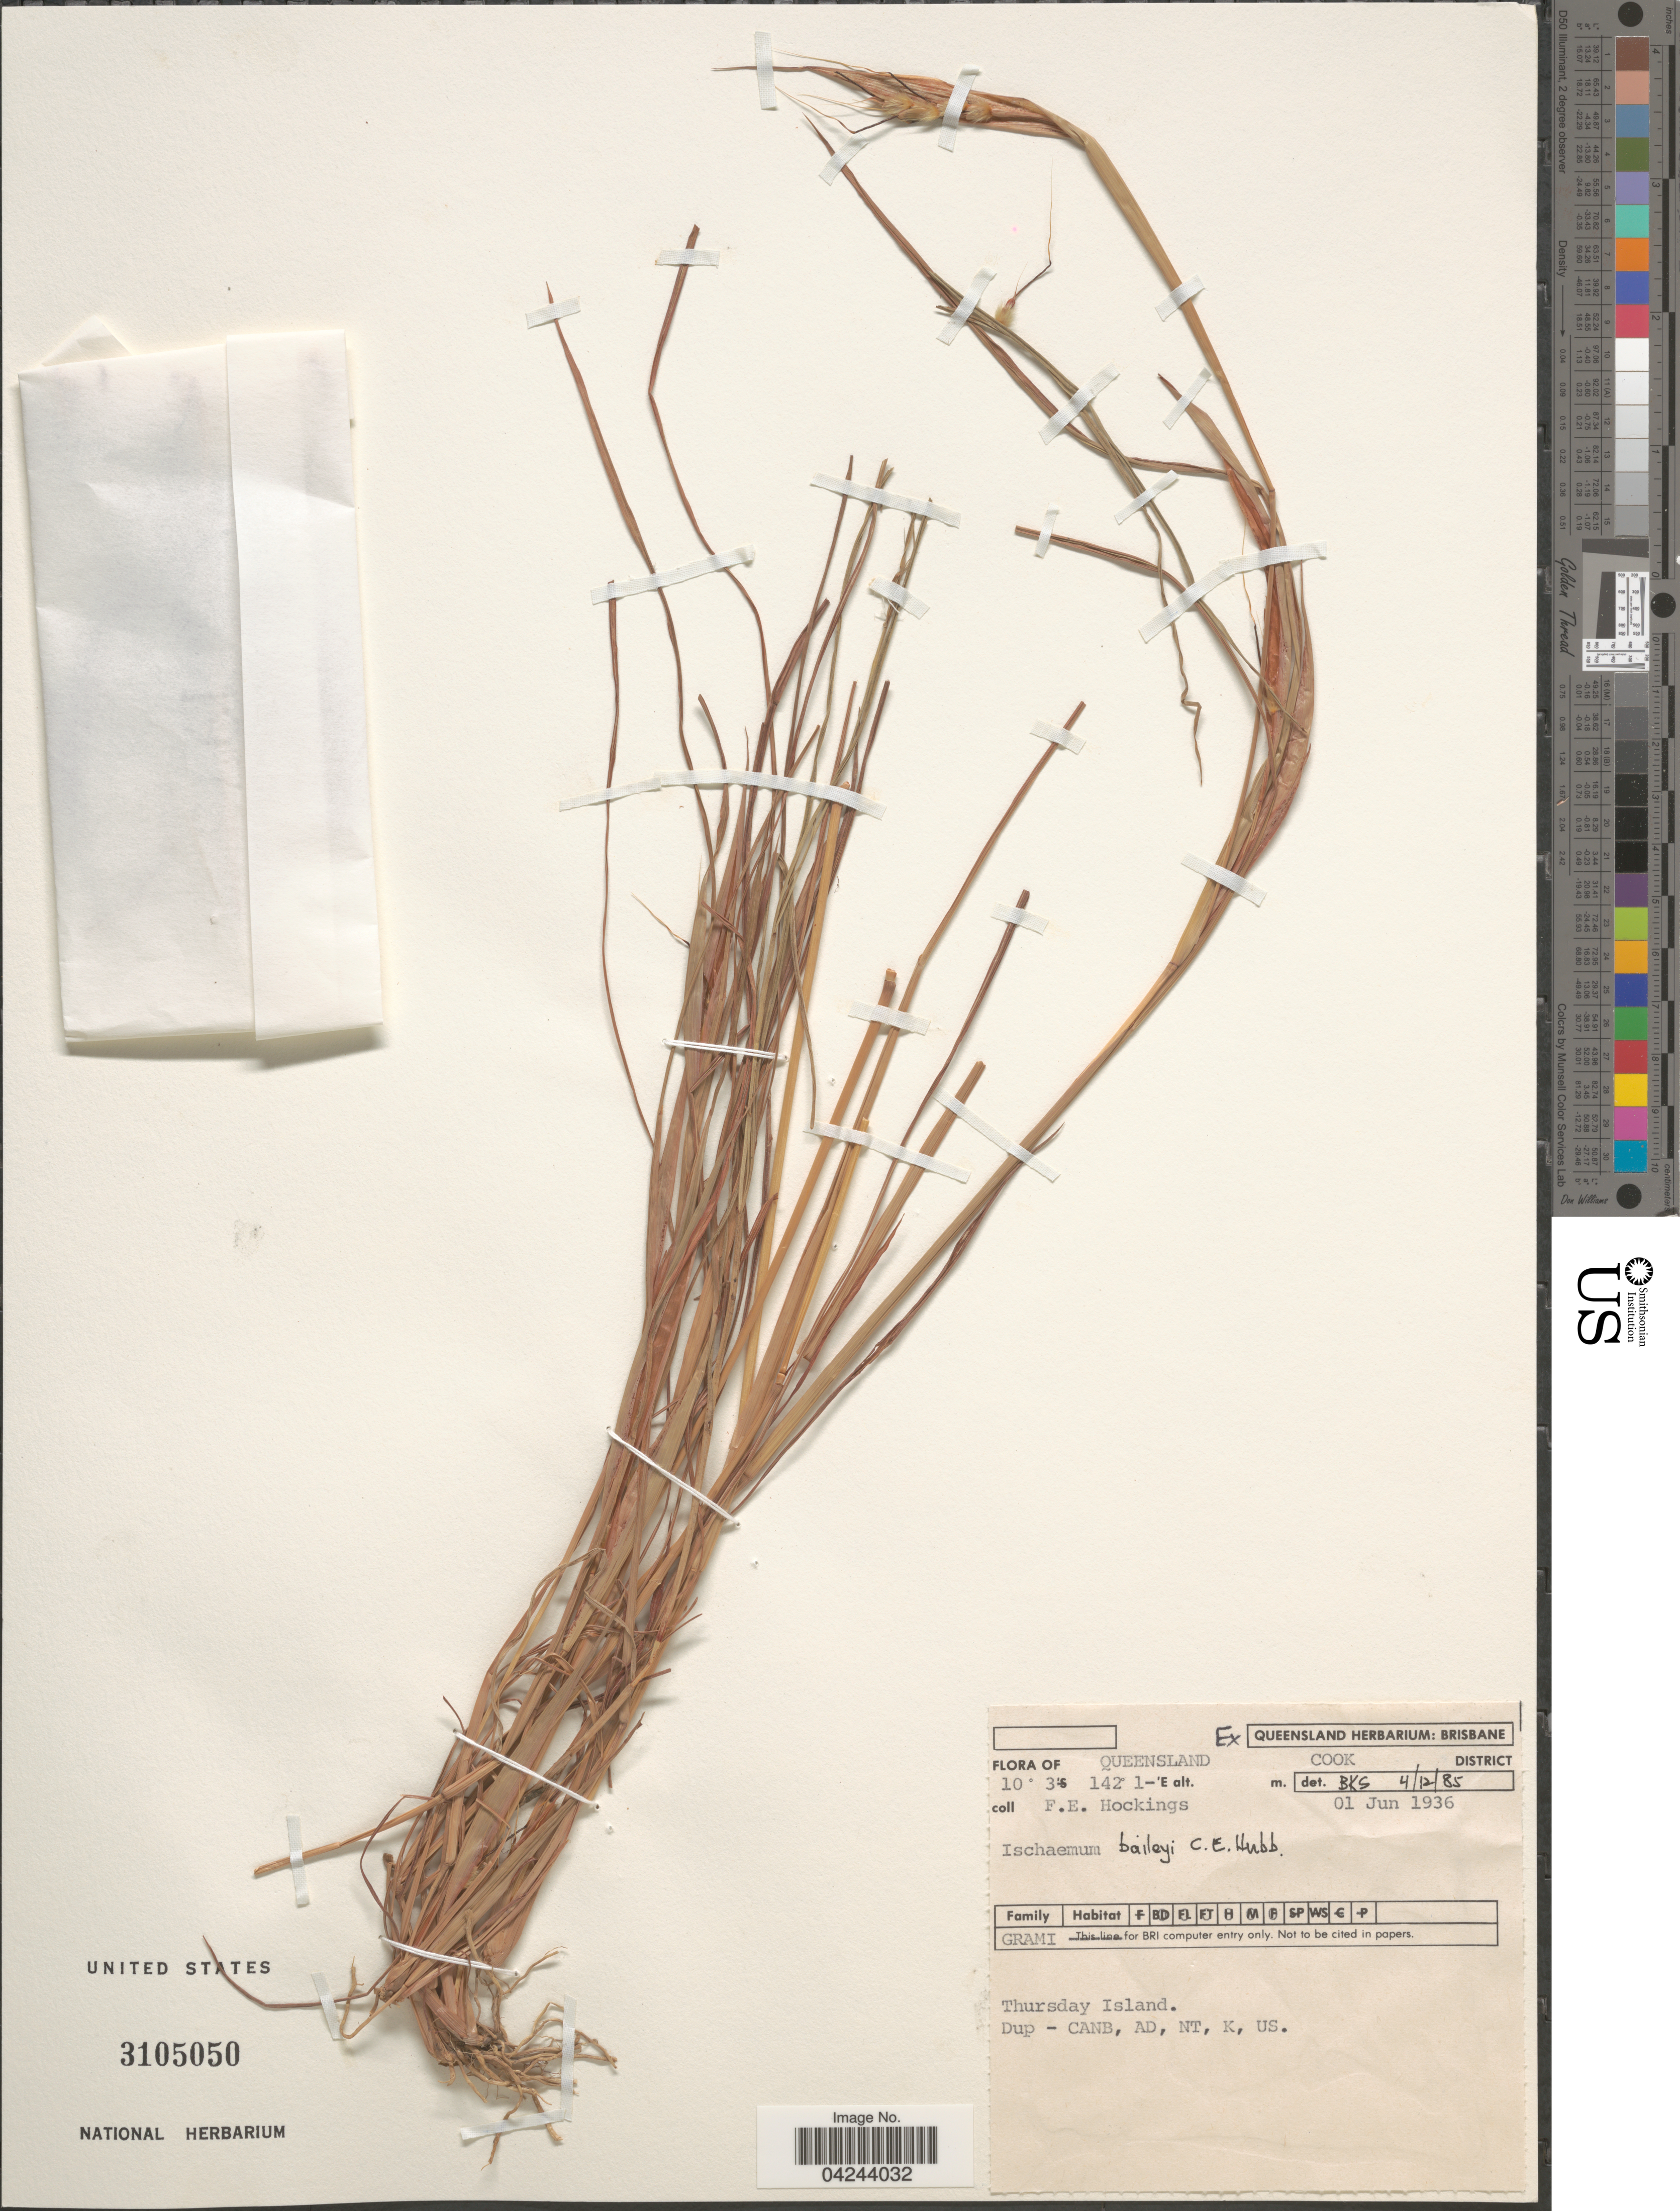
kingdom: Plantae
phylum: Tracheophyta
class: Liliopsida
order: Poales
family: Poaceae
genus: Ischaemum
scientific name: Ischaemum fragile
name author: R. Br.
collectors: F. Hockings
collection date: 1936-06-01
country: Australia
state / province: Queensland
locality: Cook District. Thursday Island.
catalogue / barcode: US 3105050